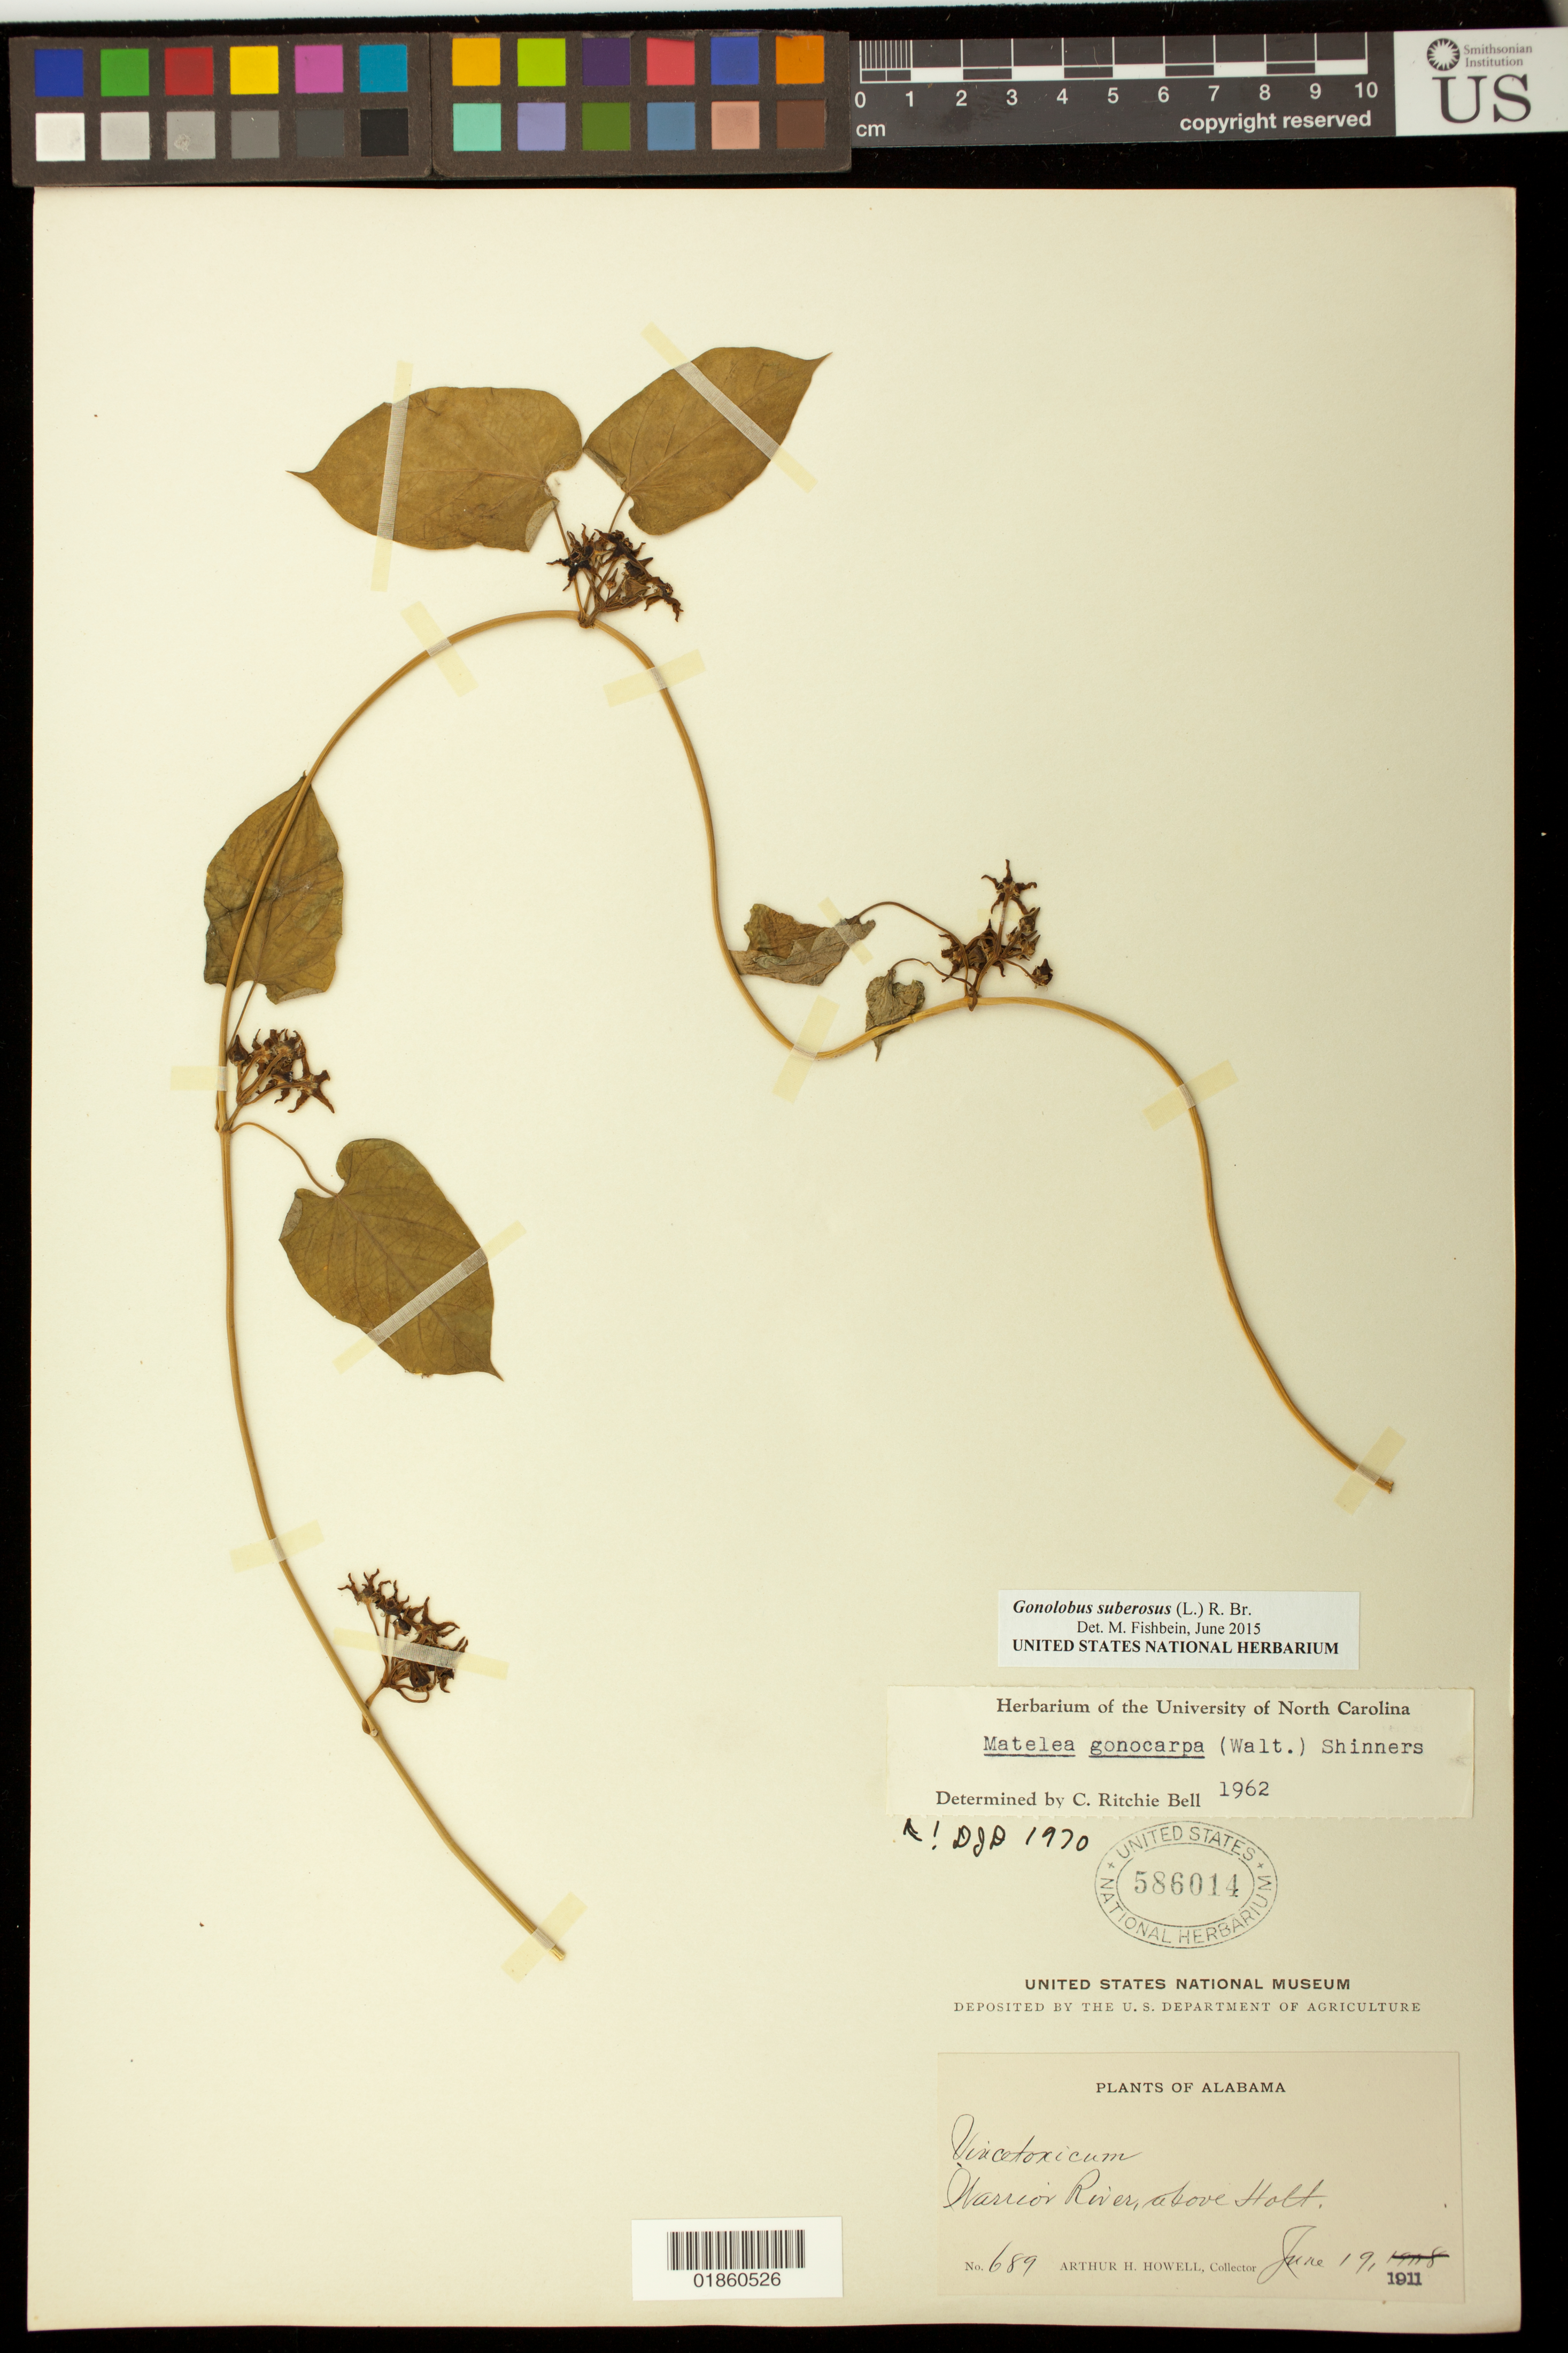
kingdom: Plantae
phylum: Tracheophyta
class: Magnoliopsida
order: Gentianales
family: Apocynaceae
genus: Gonolobus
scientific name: Gonolobus suberosus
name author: (L.) R. Br.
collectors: A. Howell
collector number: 689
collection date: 1911-06-19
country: United States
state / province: Alabama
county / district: Tuscaloosa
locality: Warrior River, above Holt.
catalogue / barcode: US 586014